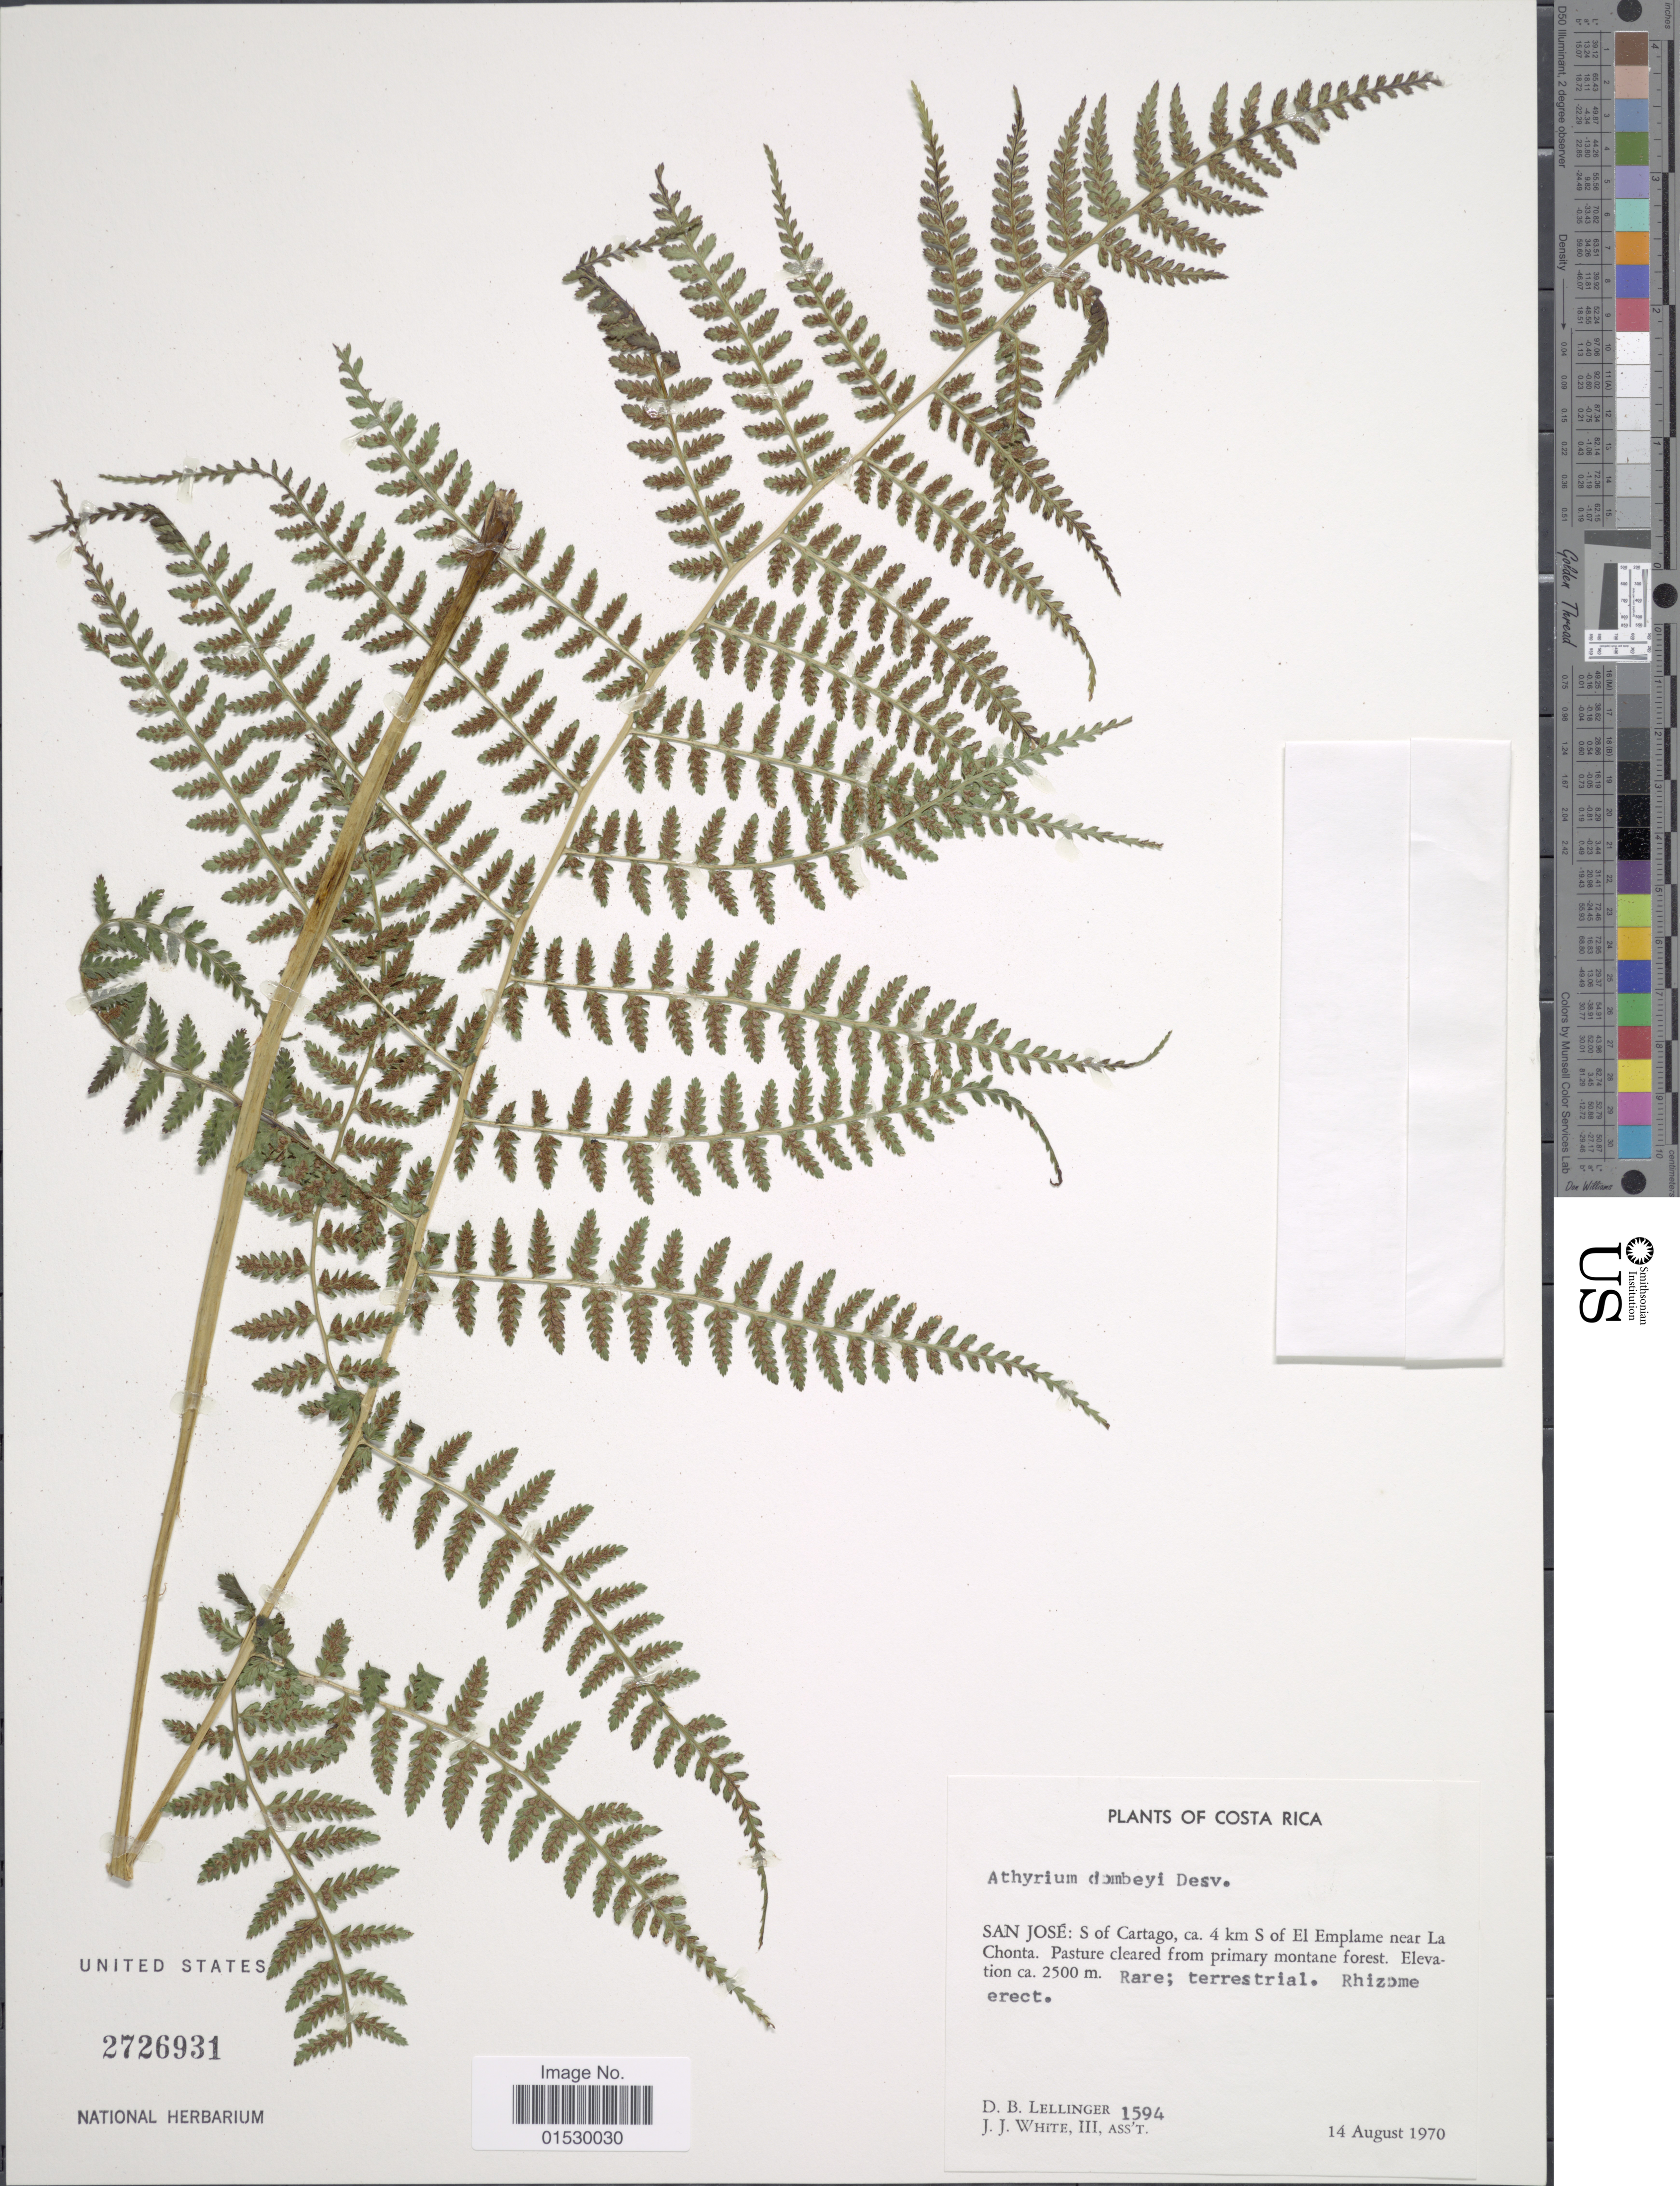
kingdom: Plantae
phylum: Tracheophyta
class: Polypodiopsida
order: Polypodiales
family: Athyriaceae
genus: Athyrium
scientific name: Athyrium dombei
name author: (Desv.) C. Chr.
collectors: D. B. Lellinger & J. J. White III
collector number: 1594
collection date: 1970-08-14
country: Costa Rica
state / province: San José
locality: S of Cartago, ca. 4 km S of El Emplame near La Chonta. Pasture cleared from primary montane forest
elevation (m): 2500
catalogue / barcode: US 2726931